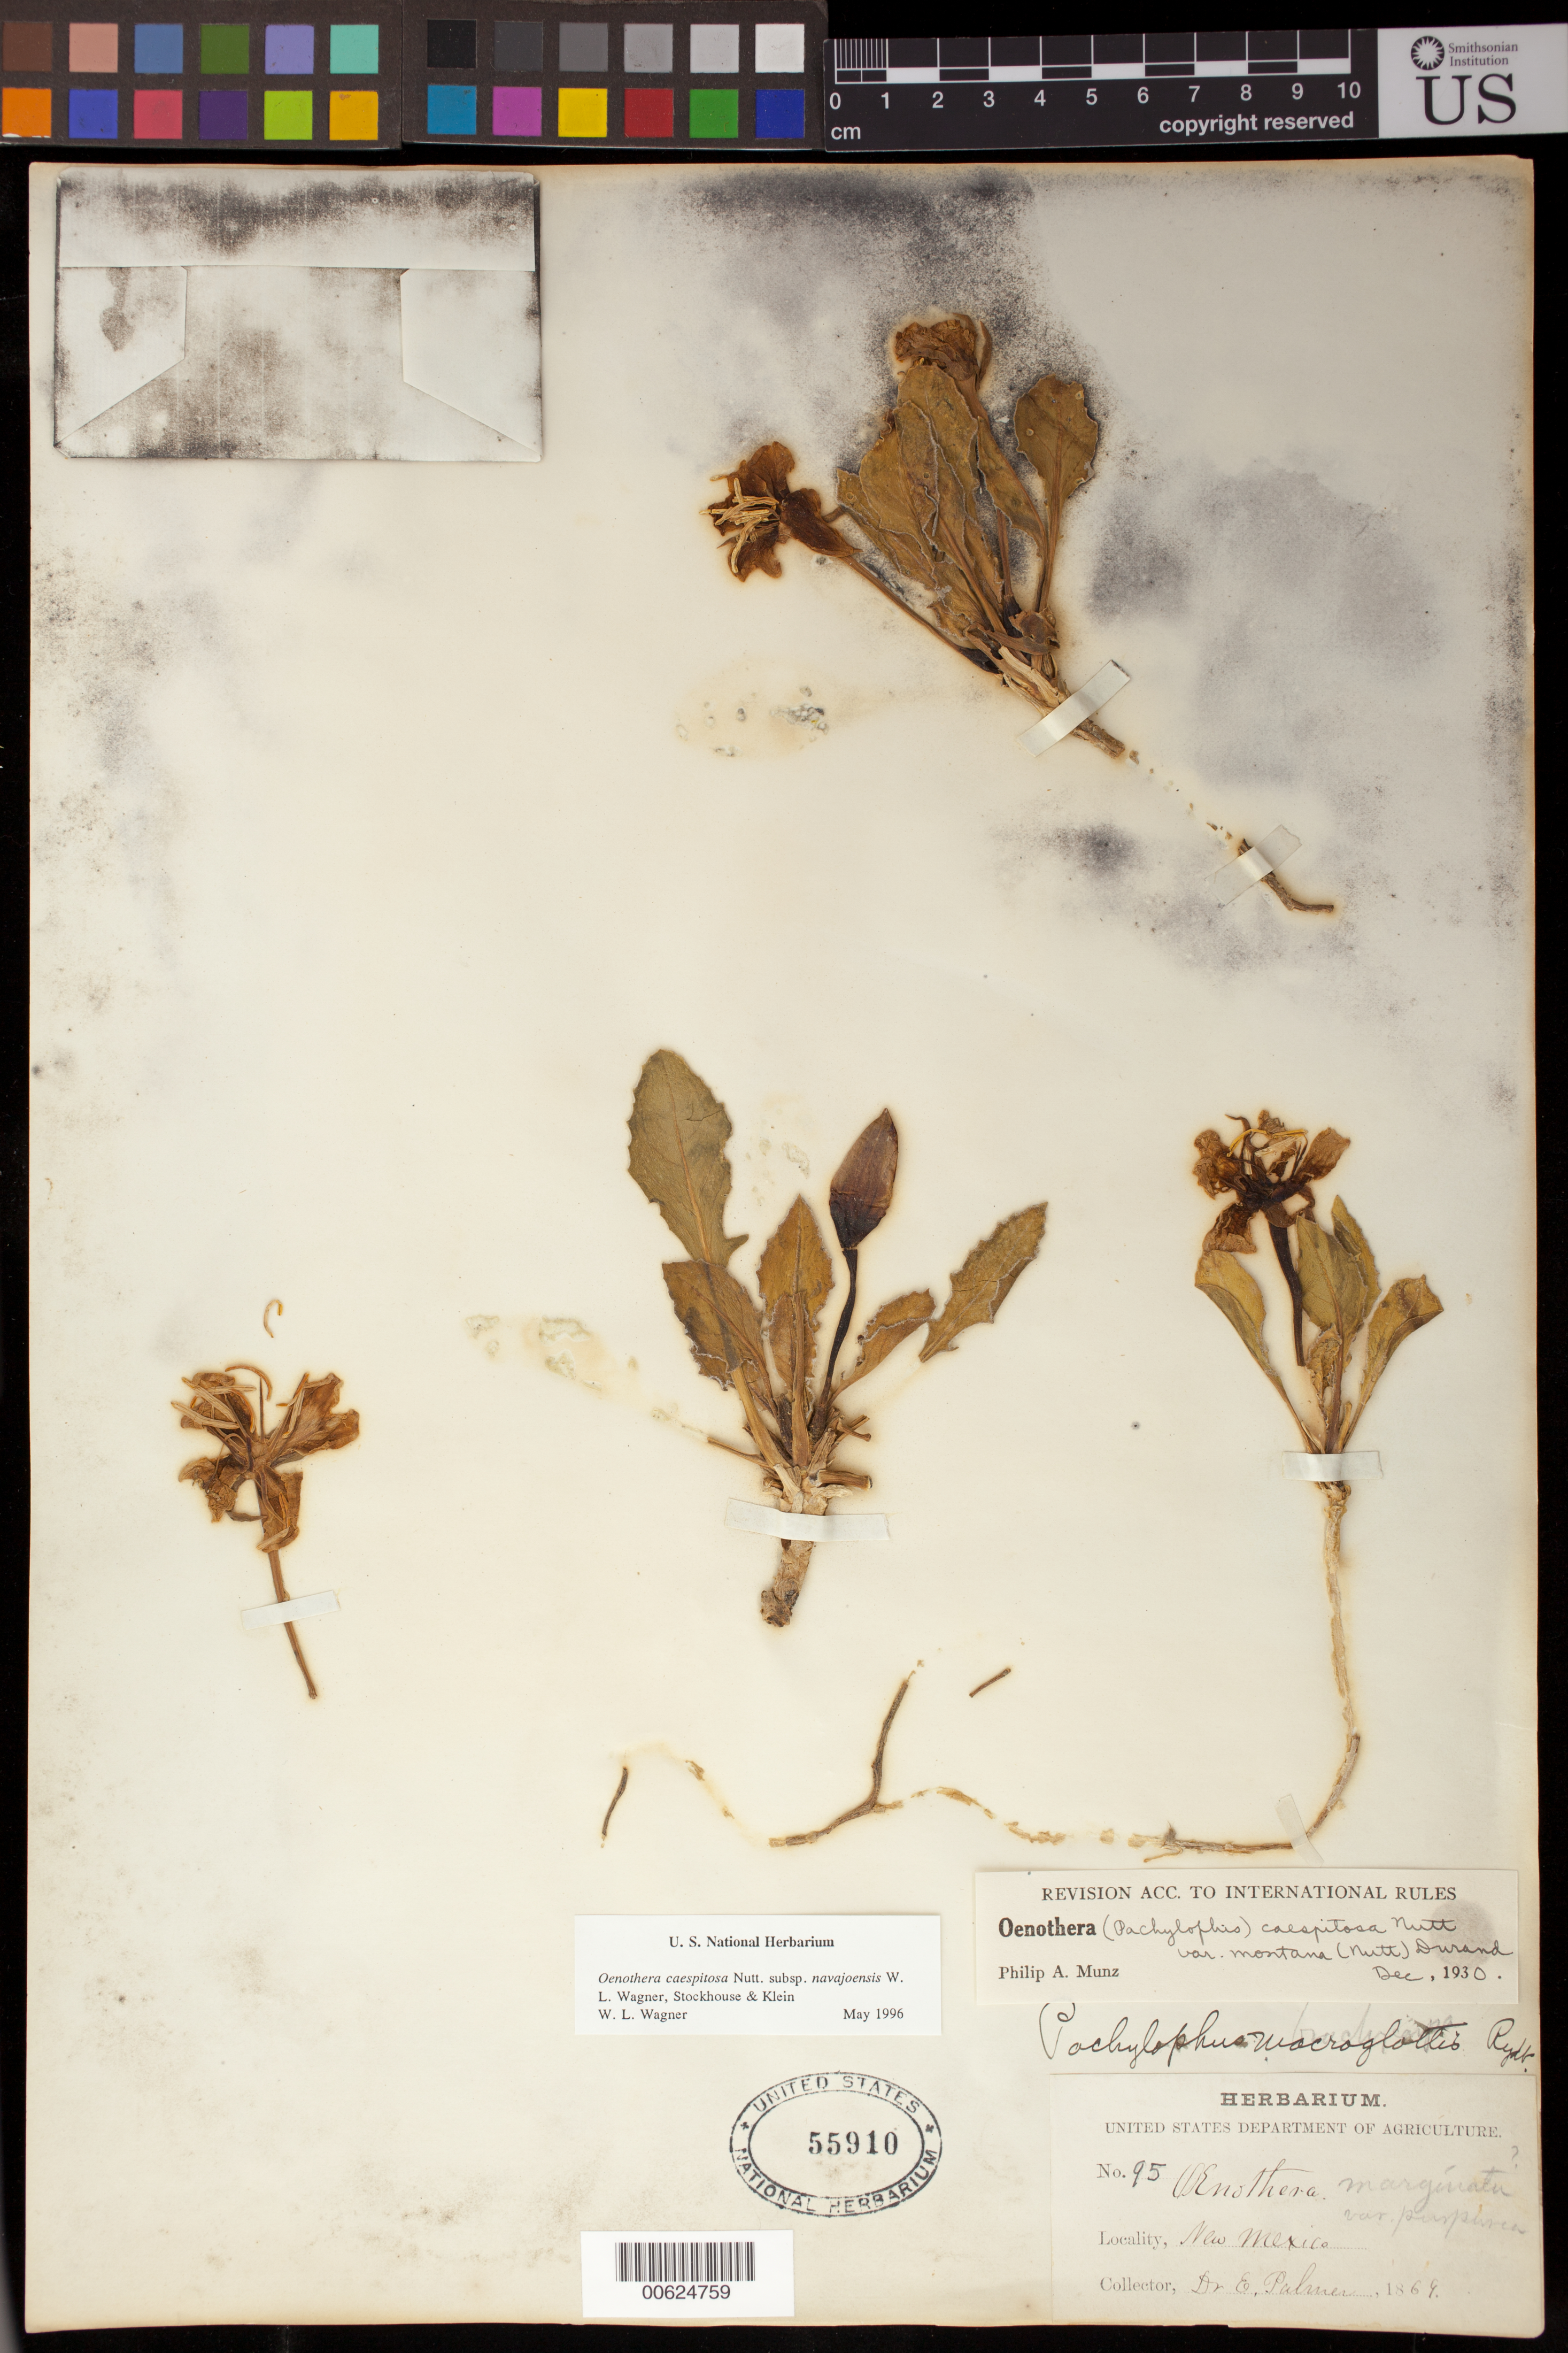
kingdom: Plantae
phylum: Tracheophyta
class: Magnoliopsida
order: Myrtales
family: Onagraceae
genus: Oenothera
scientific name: Oenothera cespitosa subsp. navajoensis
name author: W.L. Wagner et al.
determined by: Wagner, W. L., (BOT), Smithsonian Institution - National Museum of Natural History (UNITED STATES)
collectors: E. Palmer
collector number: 95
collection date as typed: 1869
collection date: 1869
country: United States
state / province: New Mexico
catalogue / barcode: US 55910